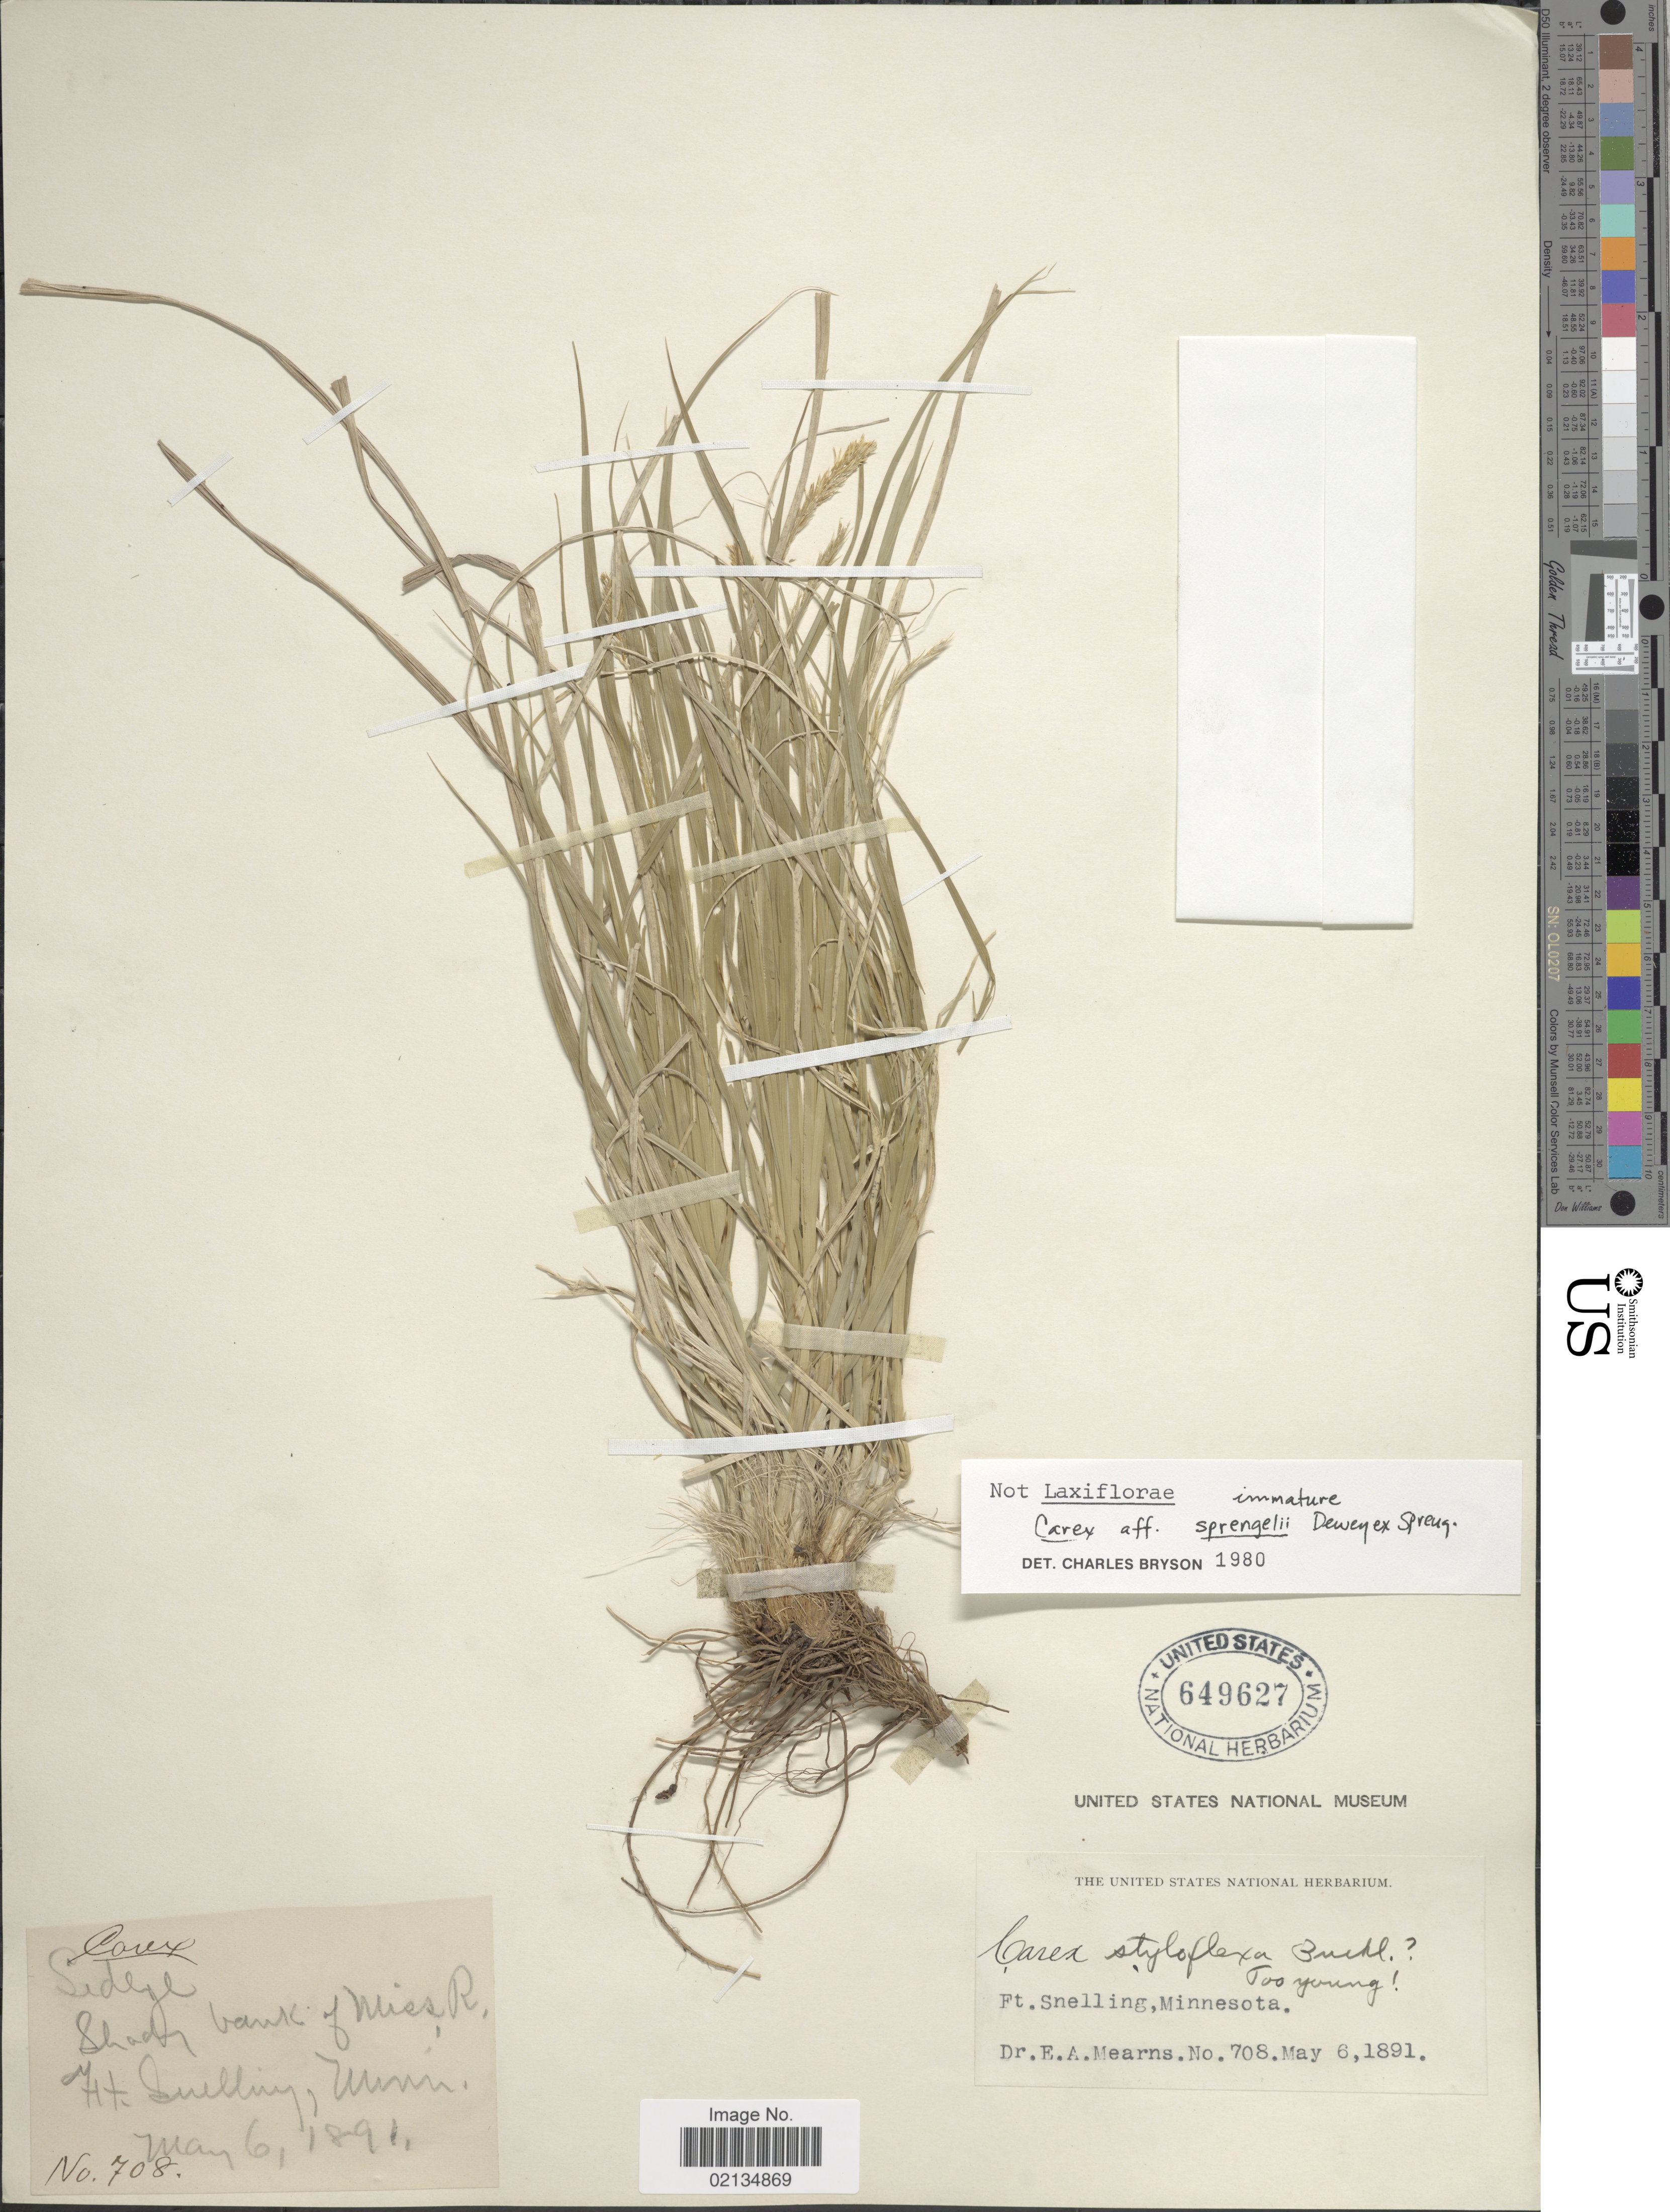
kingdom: Plantae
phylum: Tracheophyta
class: Liliopsida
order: Poales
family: Cyperaceae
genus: Carex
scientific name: Carex sprengelii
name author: Dewey ex Spreng.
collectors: E. A. Mearns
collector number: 708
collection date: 1891-05-06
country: United States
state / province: Minnesota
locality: Ft. Snelling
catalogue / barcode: US 649627